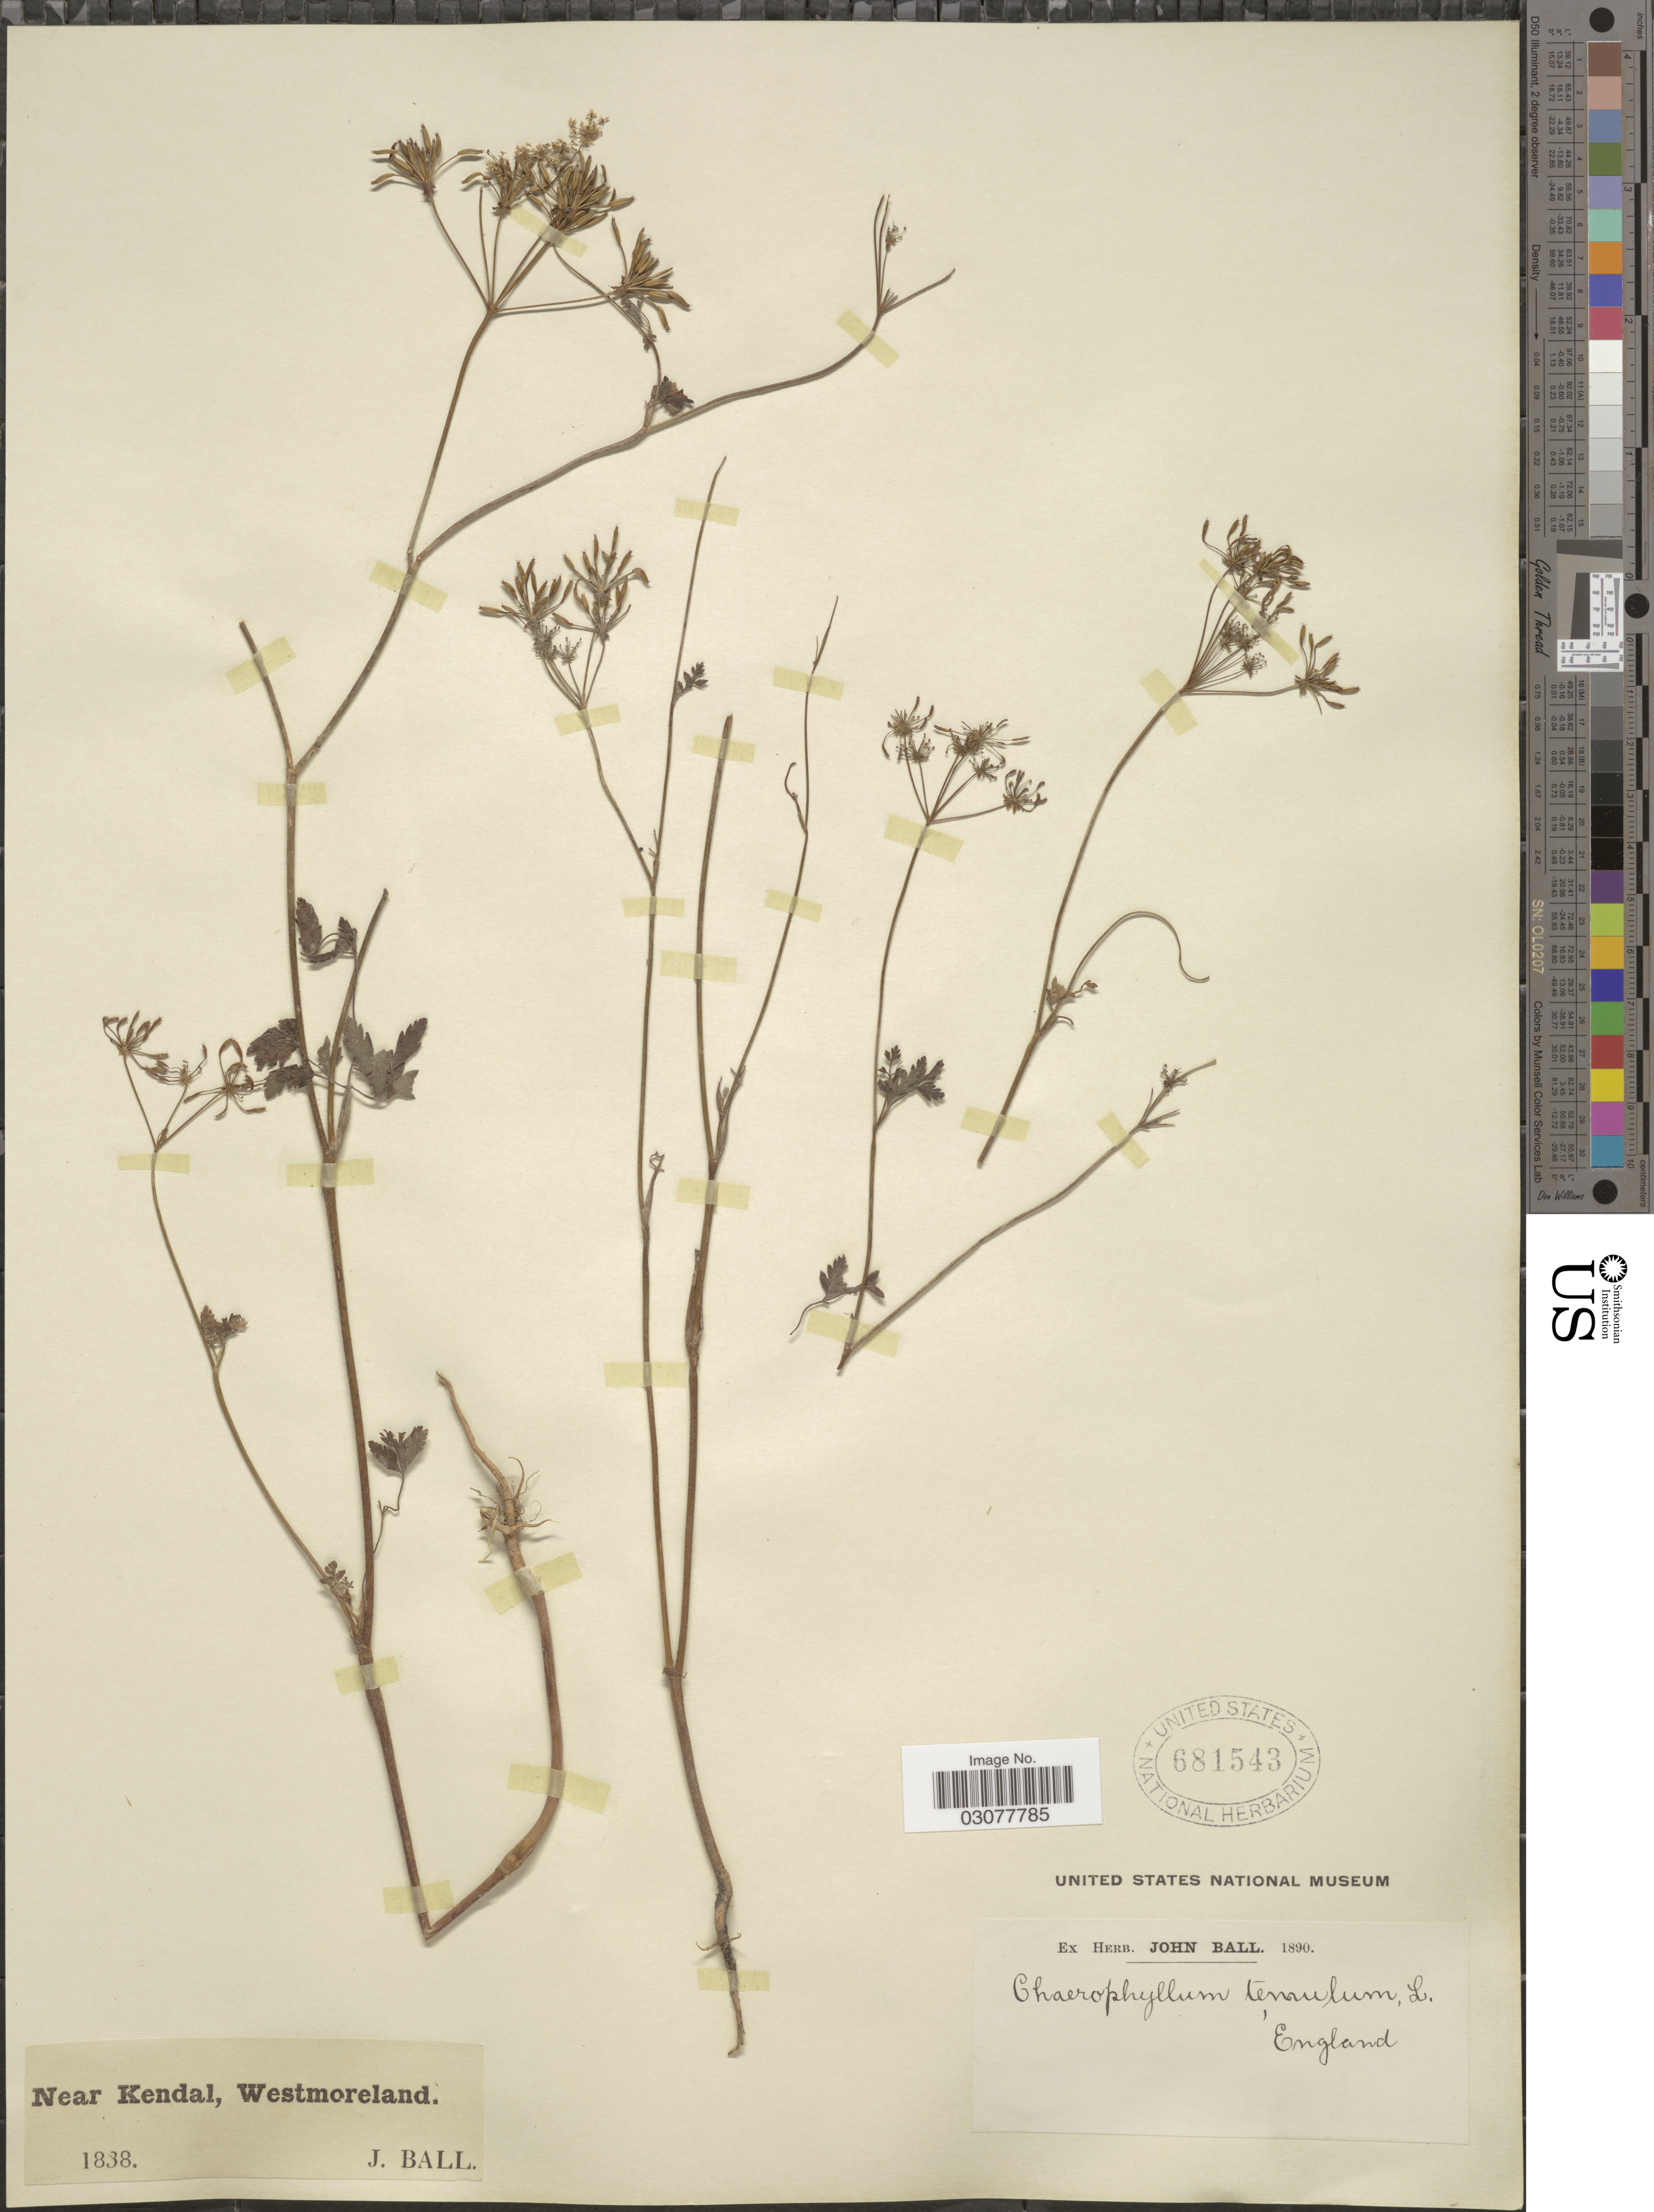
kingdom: Plantae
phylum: Tracheophyta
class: Magnoliopsida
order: Apiales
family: Apiaceae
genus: Chaerophyllum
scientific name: Chaerophyllum temulum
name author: L.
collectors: J. Ball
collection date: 1838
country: United Kingdom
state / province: England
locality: Near Kendal, Westmoreland.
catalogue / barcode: US 681543